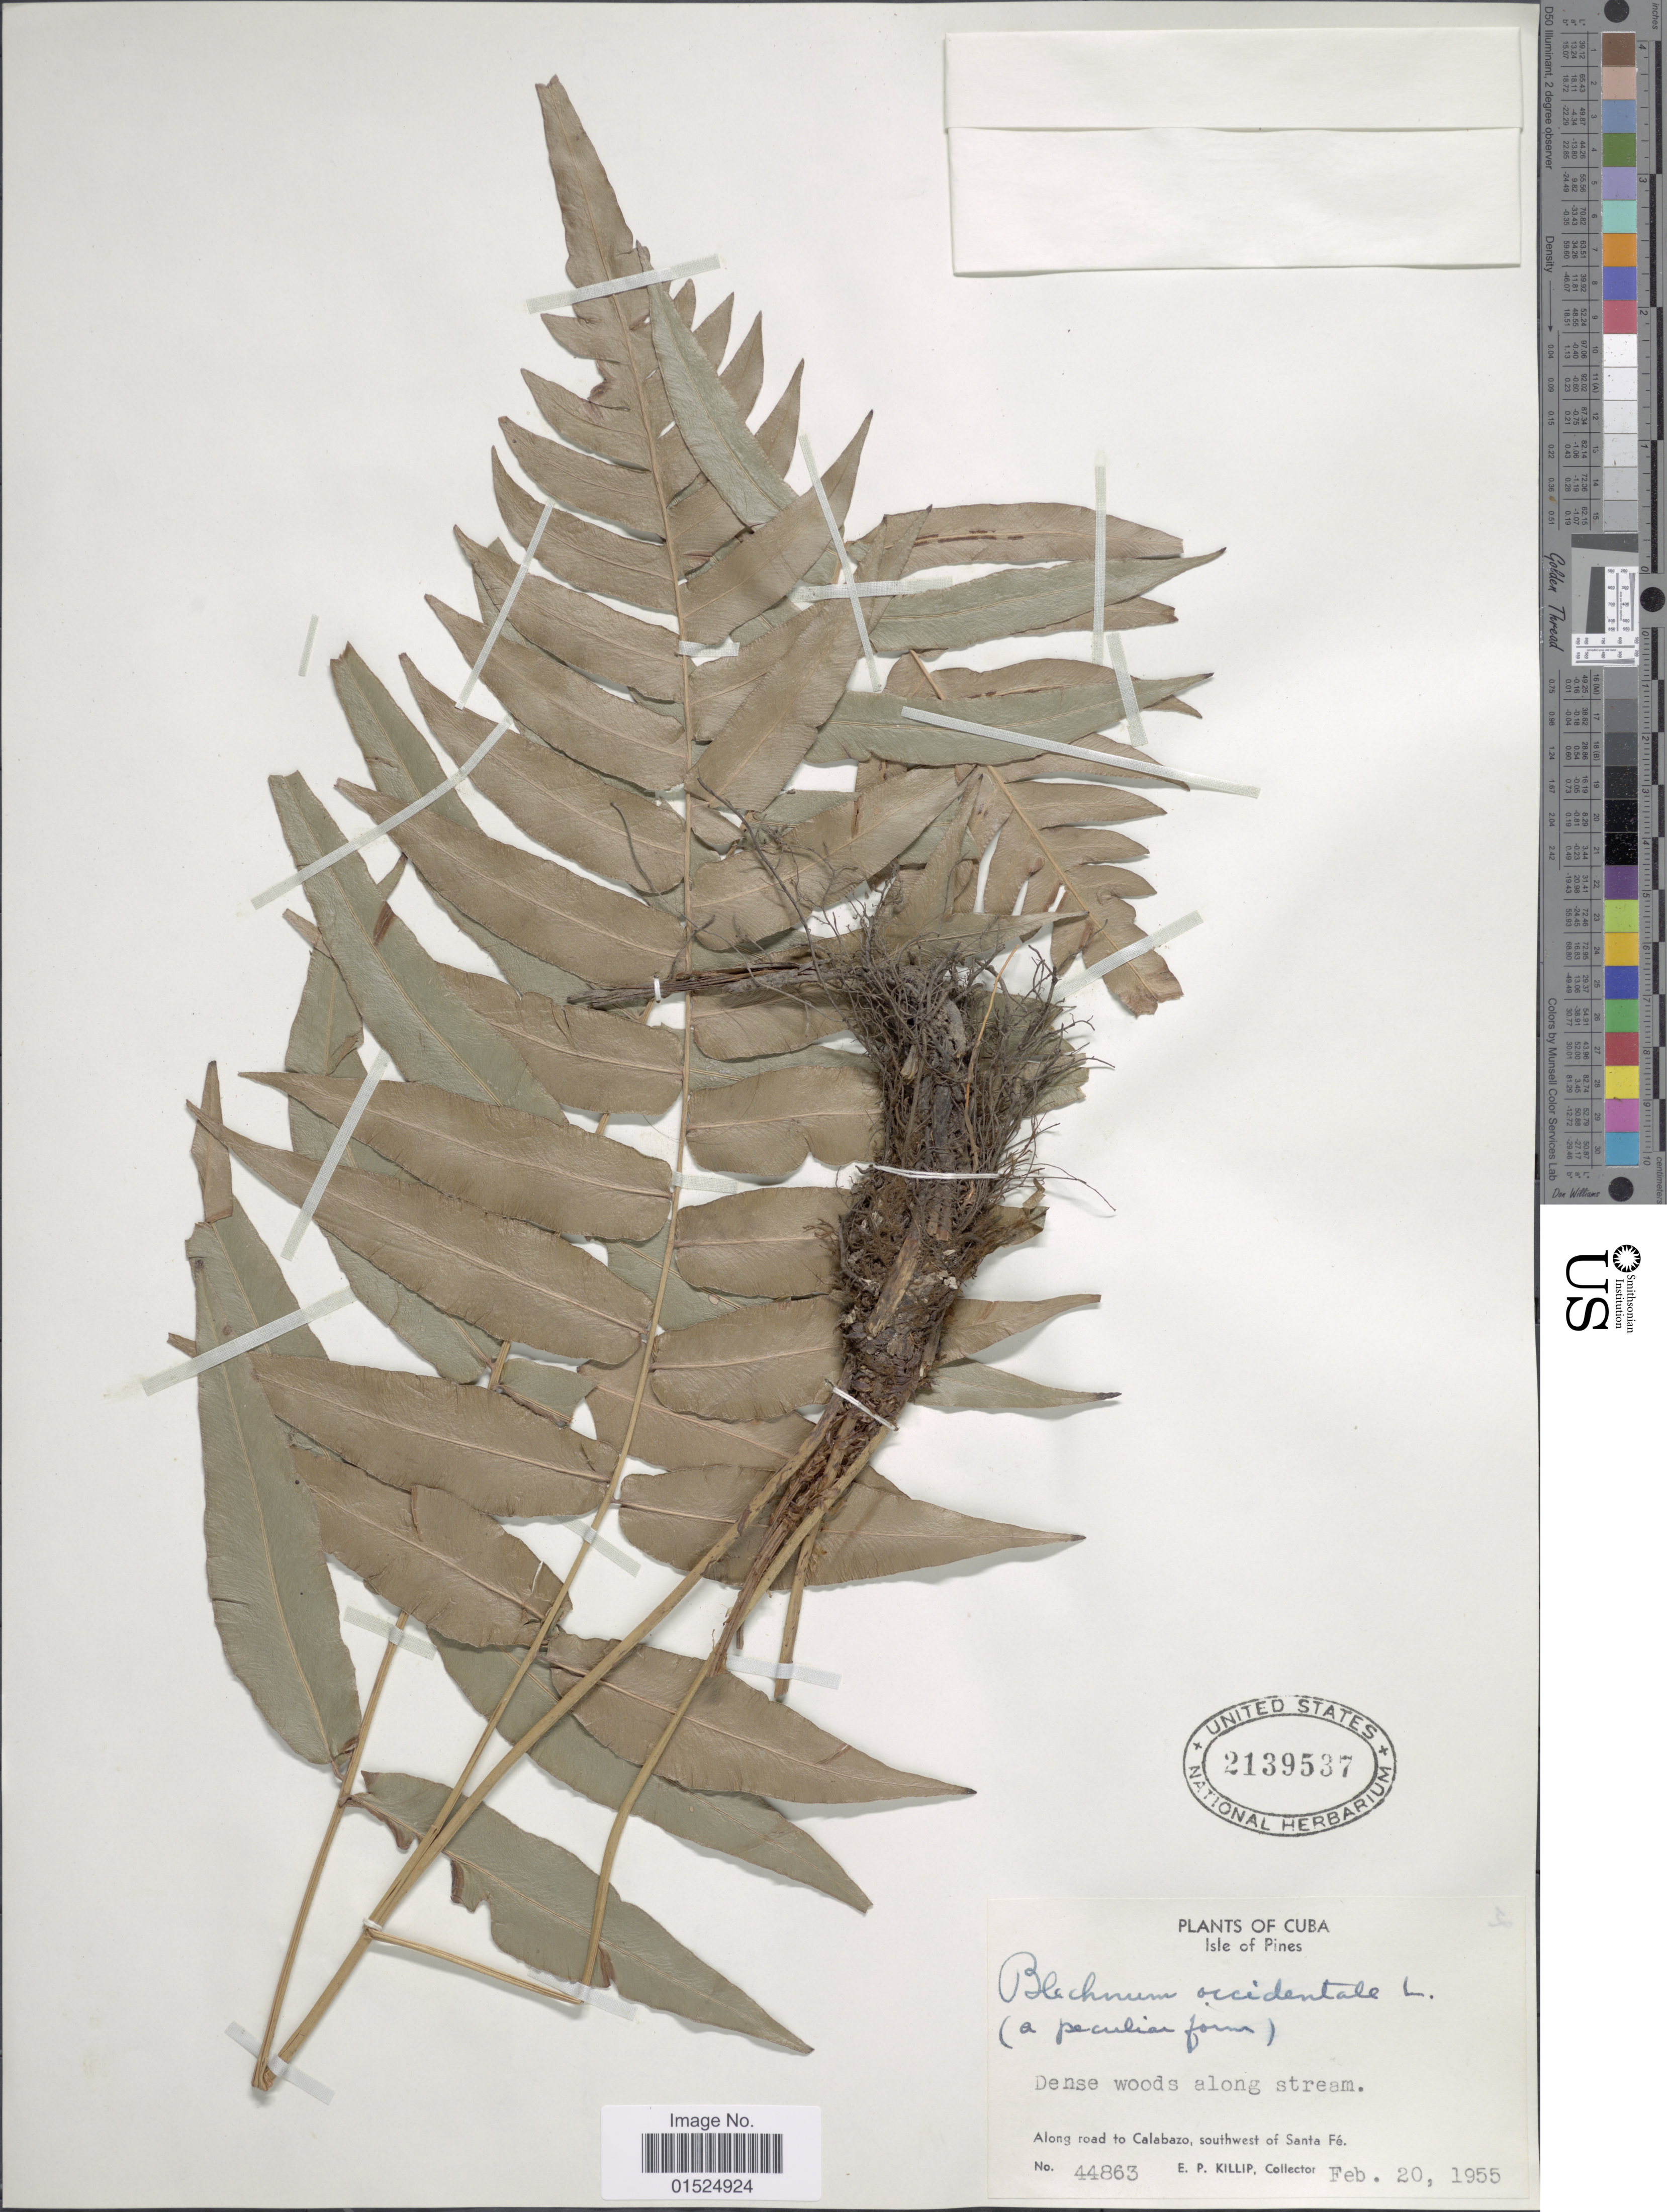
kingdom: Plantae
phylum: Tracheophyta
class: Polypodiopsida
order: Polypodiales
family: Blechnaceae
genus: Blechnum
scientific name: Blechnum occidentale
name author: L.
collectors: E. P. Killip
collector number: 44863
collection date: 1955-02-20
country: Cuba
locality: Isle of Pines, along road to Calabazo, southwest of Santa Fe.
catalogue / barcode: US 2139537